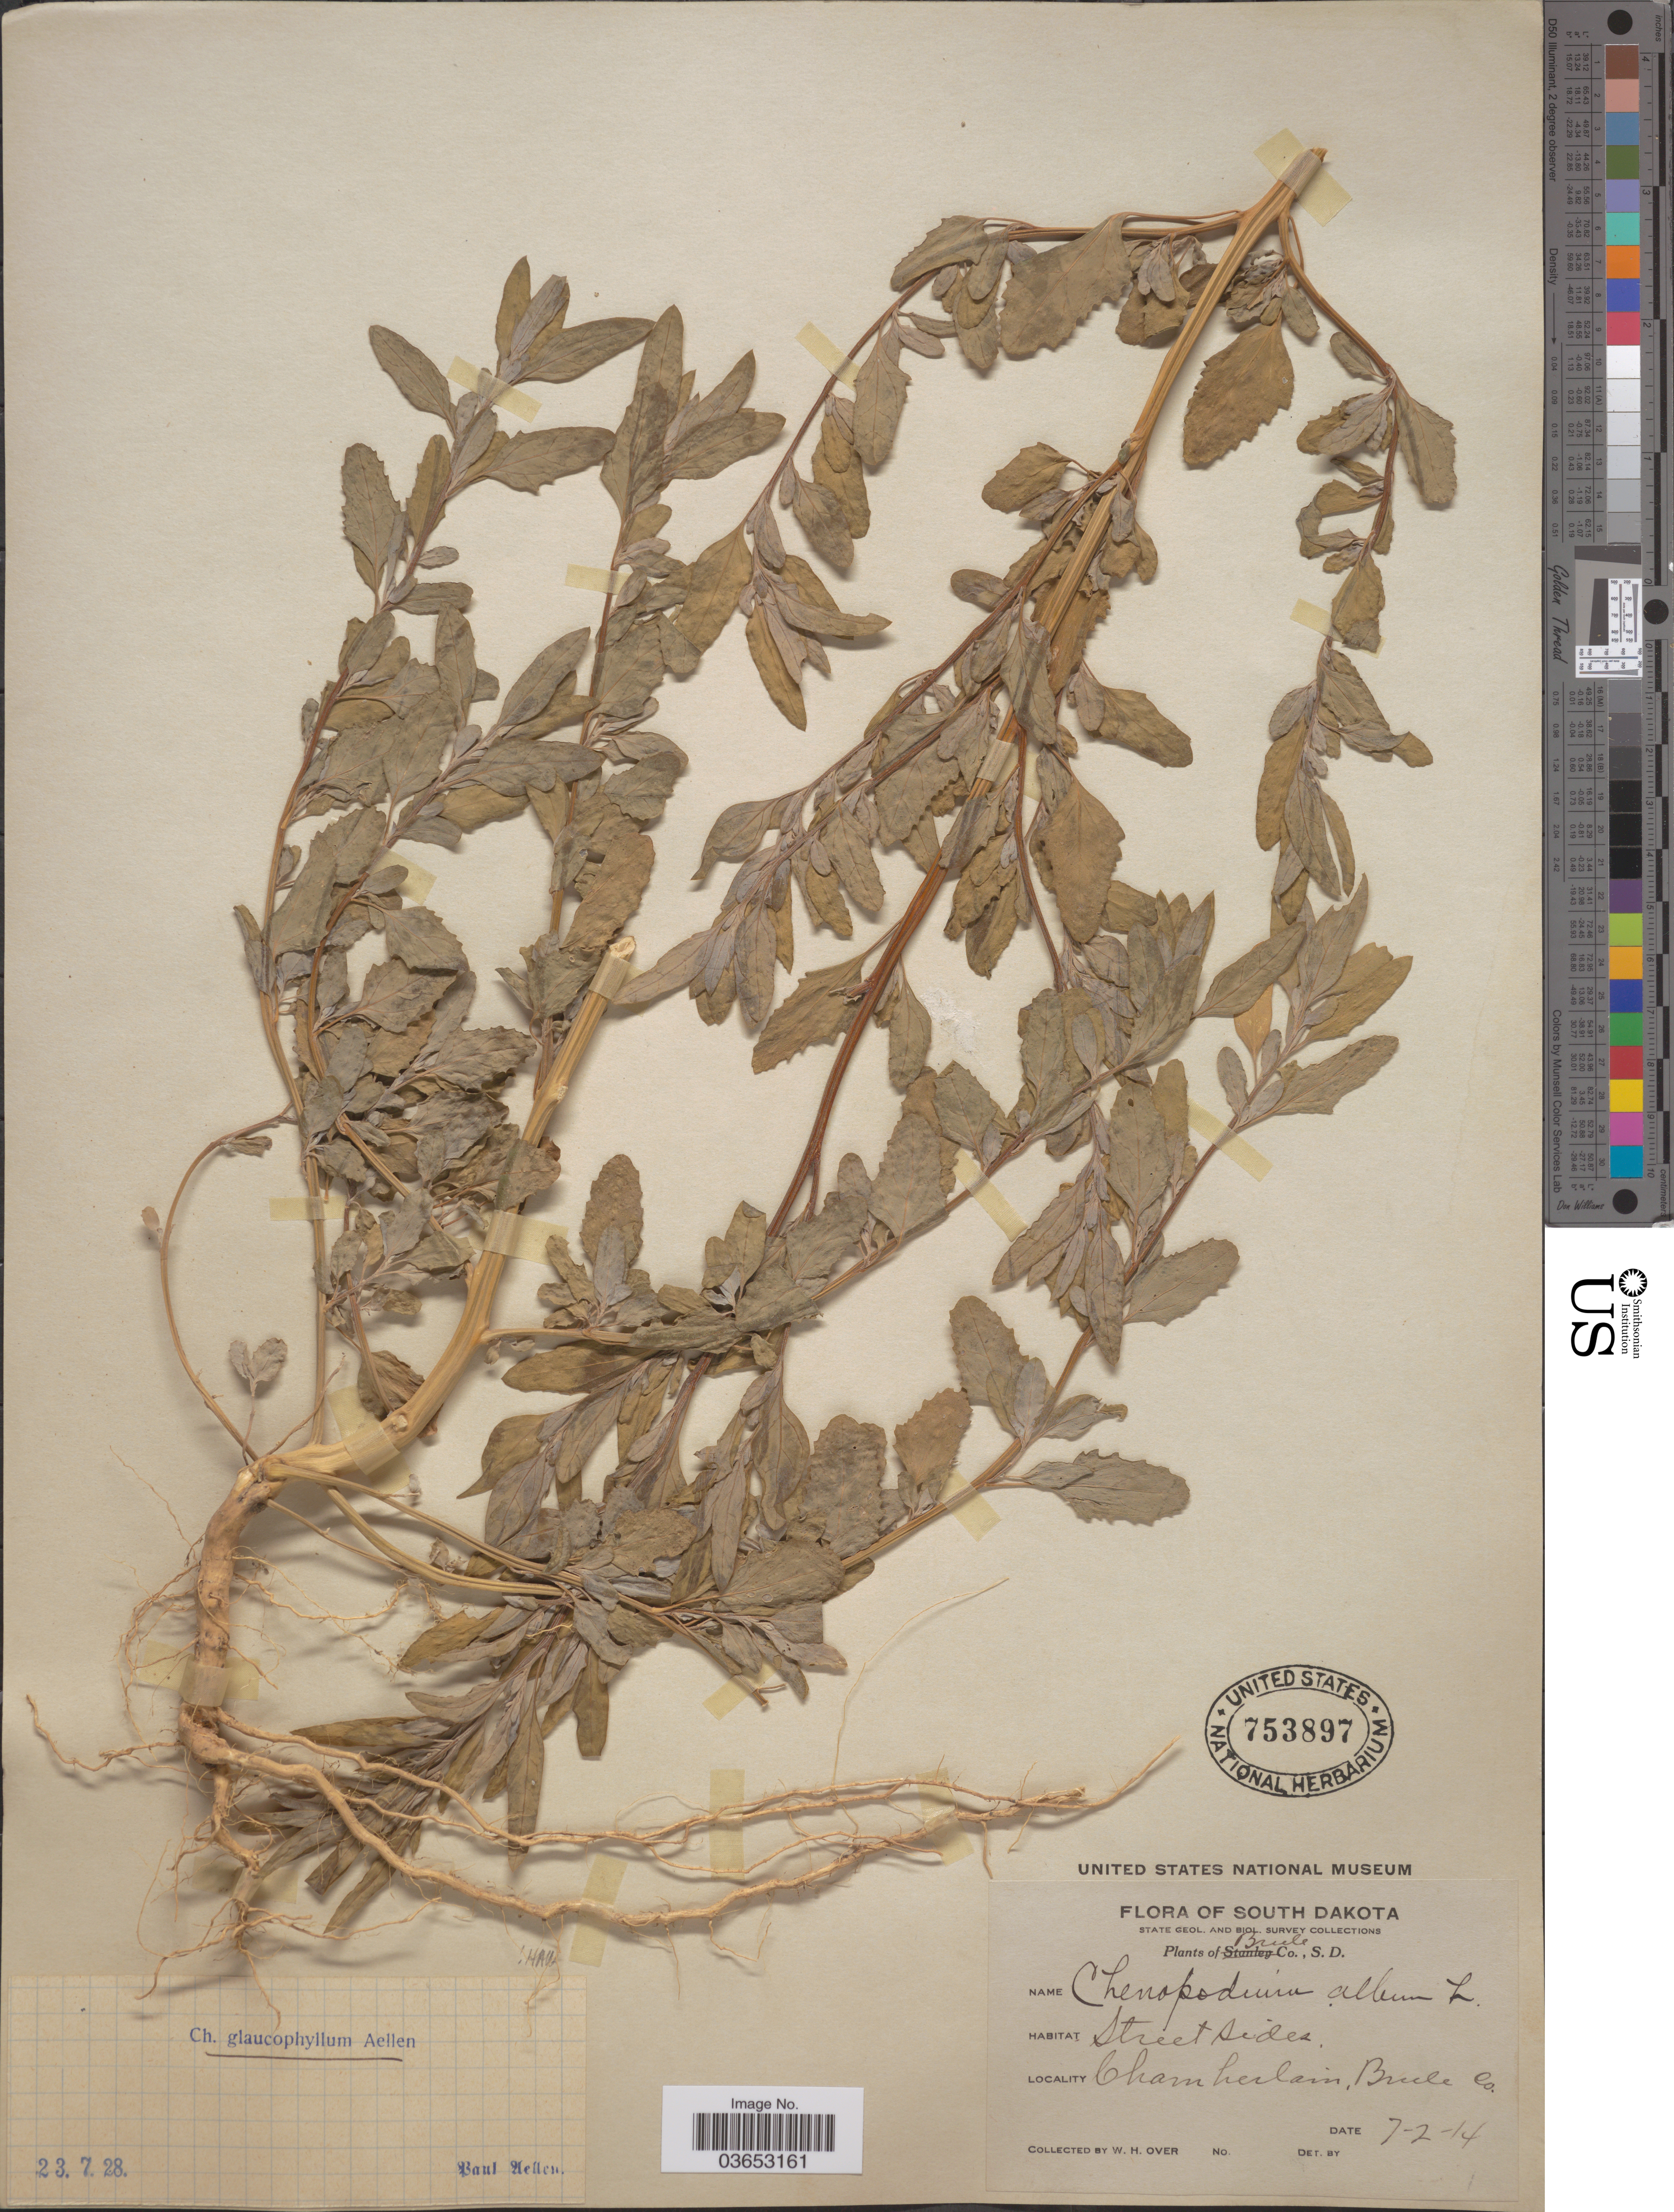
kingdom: Plantae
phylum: Tracheophyta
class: Magnoliopsida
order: Caryophyllales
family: Amaranthaceae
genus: Chenopodium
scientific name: Chenopodium glaucophyllum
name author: Aellen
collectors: W. Over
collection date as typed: Transcribed d/m/y: 2/7/14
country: United States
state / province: South Dakota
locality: Brule Co. Chamberlain, Brule Co.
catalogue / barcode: US 753897